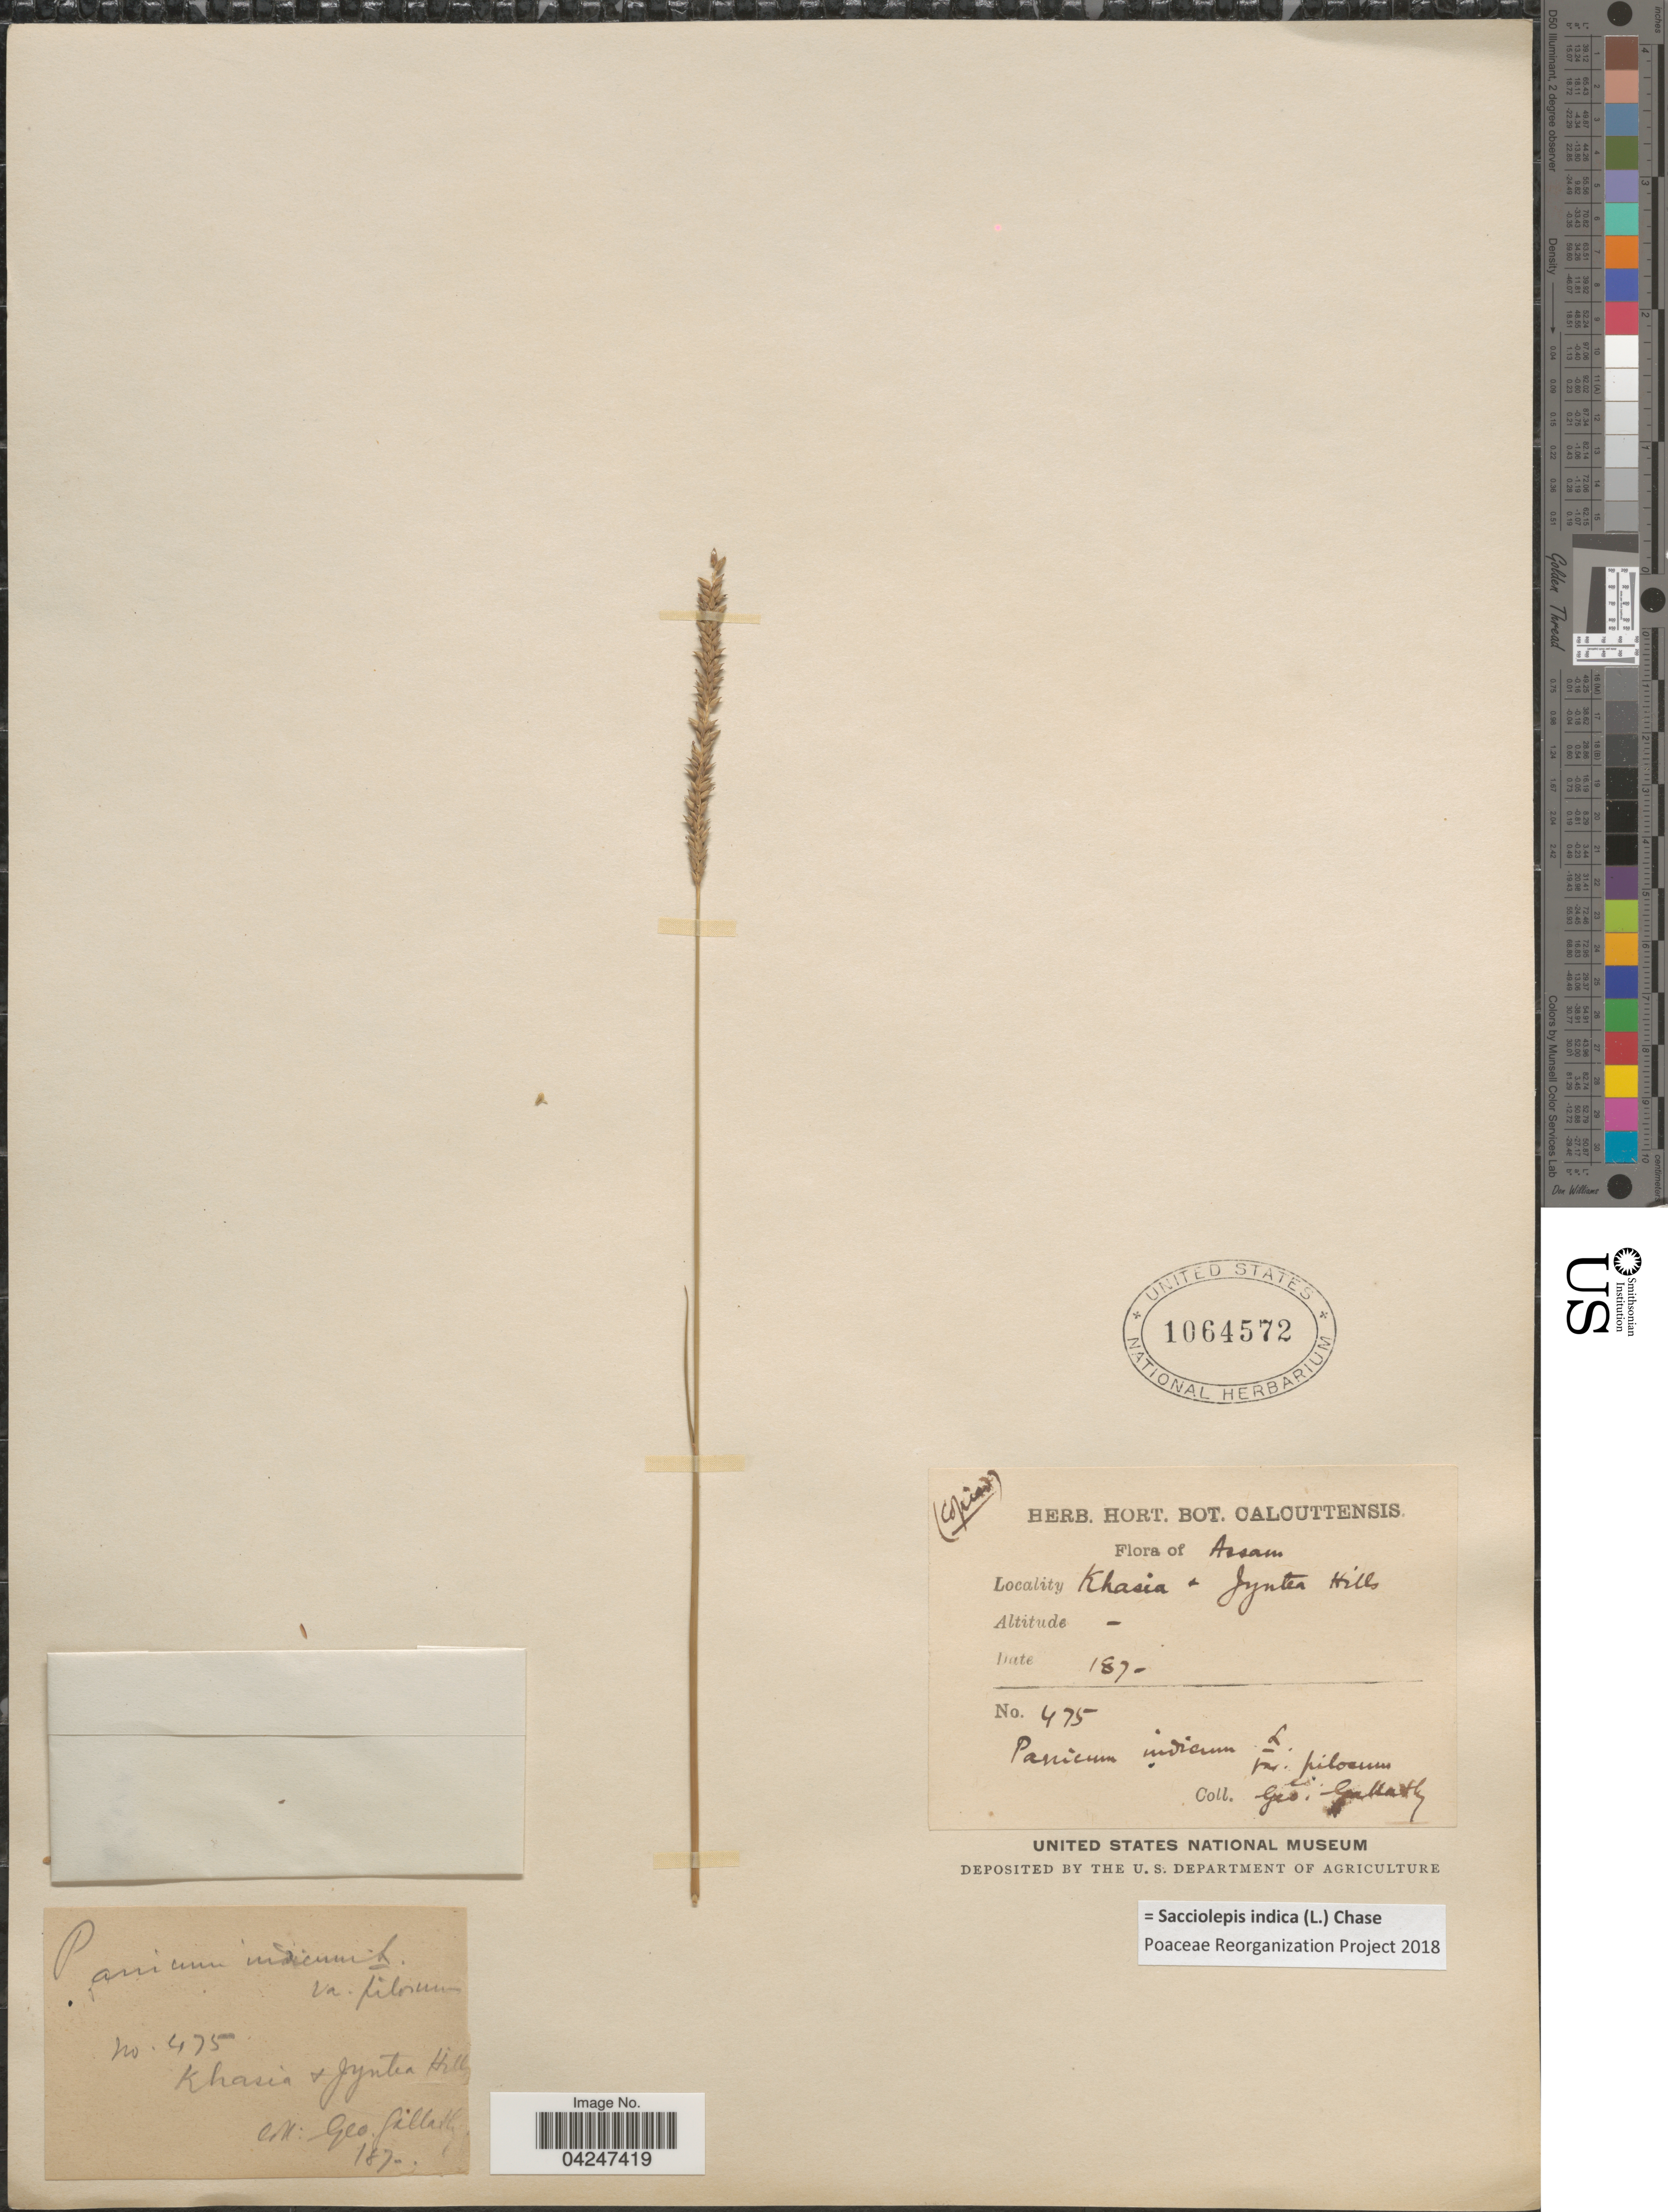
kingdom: Plantae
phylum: Tracheophyta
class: Liliopsida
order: Poales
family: Poaceae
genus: Sacciolepis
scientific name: Sacciolepis indica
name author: (L.) Chase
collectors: G. Gallatly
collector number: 475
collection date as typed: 187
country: India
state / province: Assam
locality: Khasia + Jyntea Hills.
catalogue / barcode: US 1064572